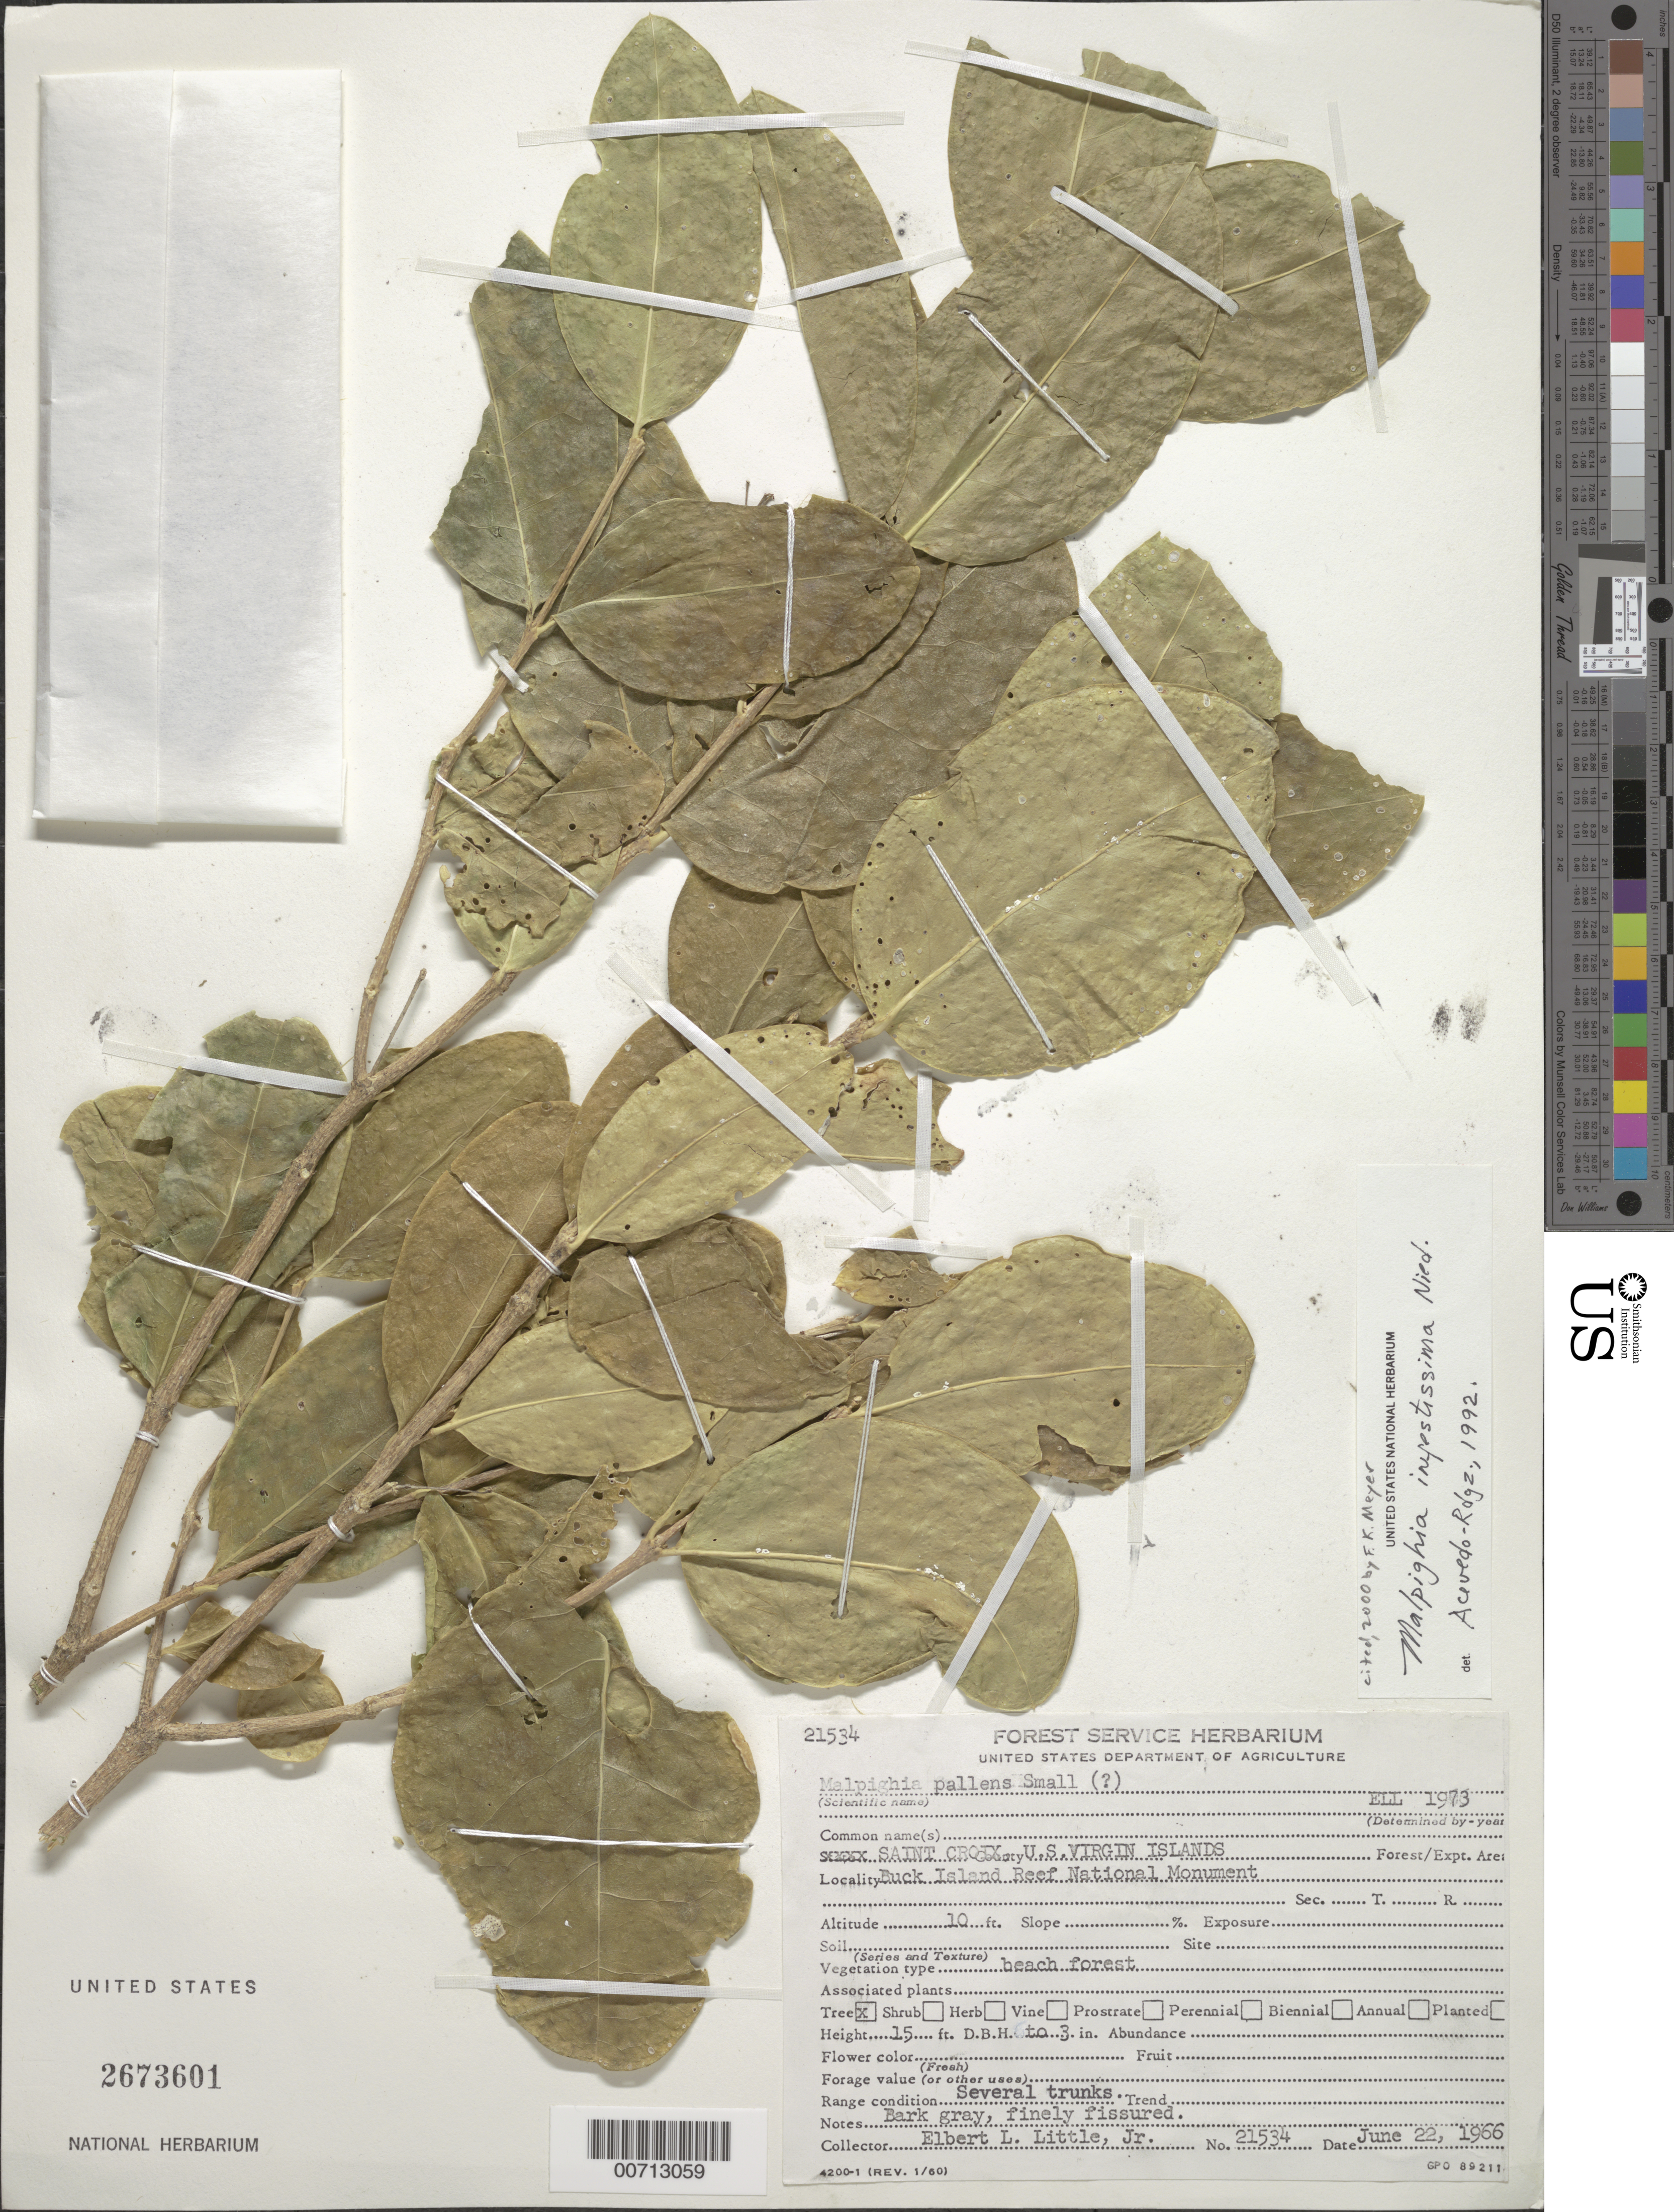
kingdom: Plantae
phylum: Tracheophyta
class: Magnoliopsida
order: Malpighiales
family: Malpighiaceae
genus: Malpighia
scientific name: Malpighia infestissima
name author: Rich. ex Nied.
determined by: Acevedo-Rodríguez, P., (BOT), Smithsonian Institution - National Museum of Natural History (UNITED STATES)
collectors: E. L. Little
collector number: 21534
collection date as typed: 22 Jun 1966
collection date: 1966-06-22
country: U.S. Virgin Islands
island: Buck Island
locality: Buck Island Reef Natl. Monument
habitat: Beach forest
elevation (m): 3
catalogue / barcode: US 2673601